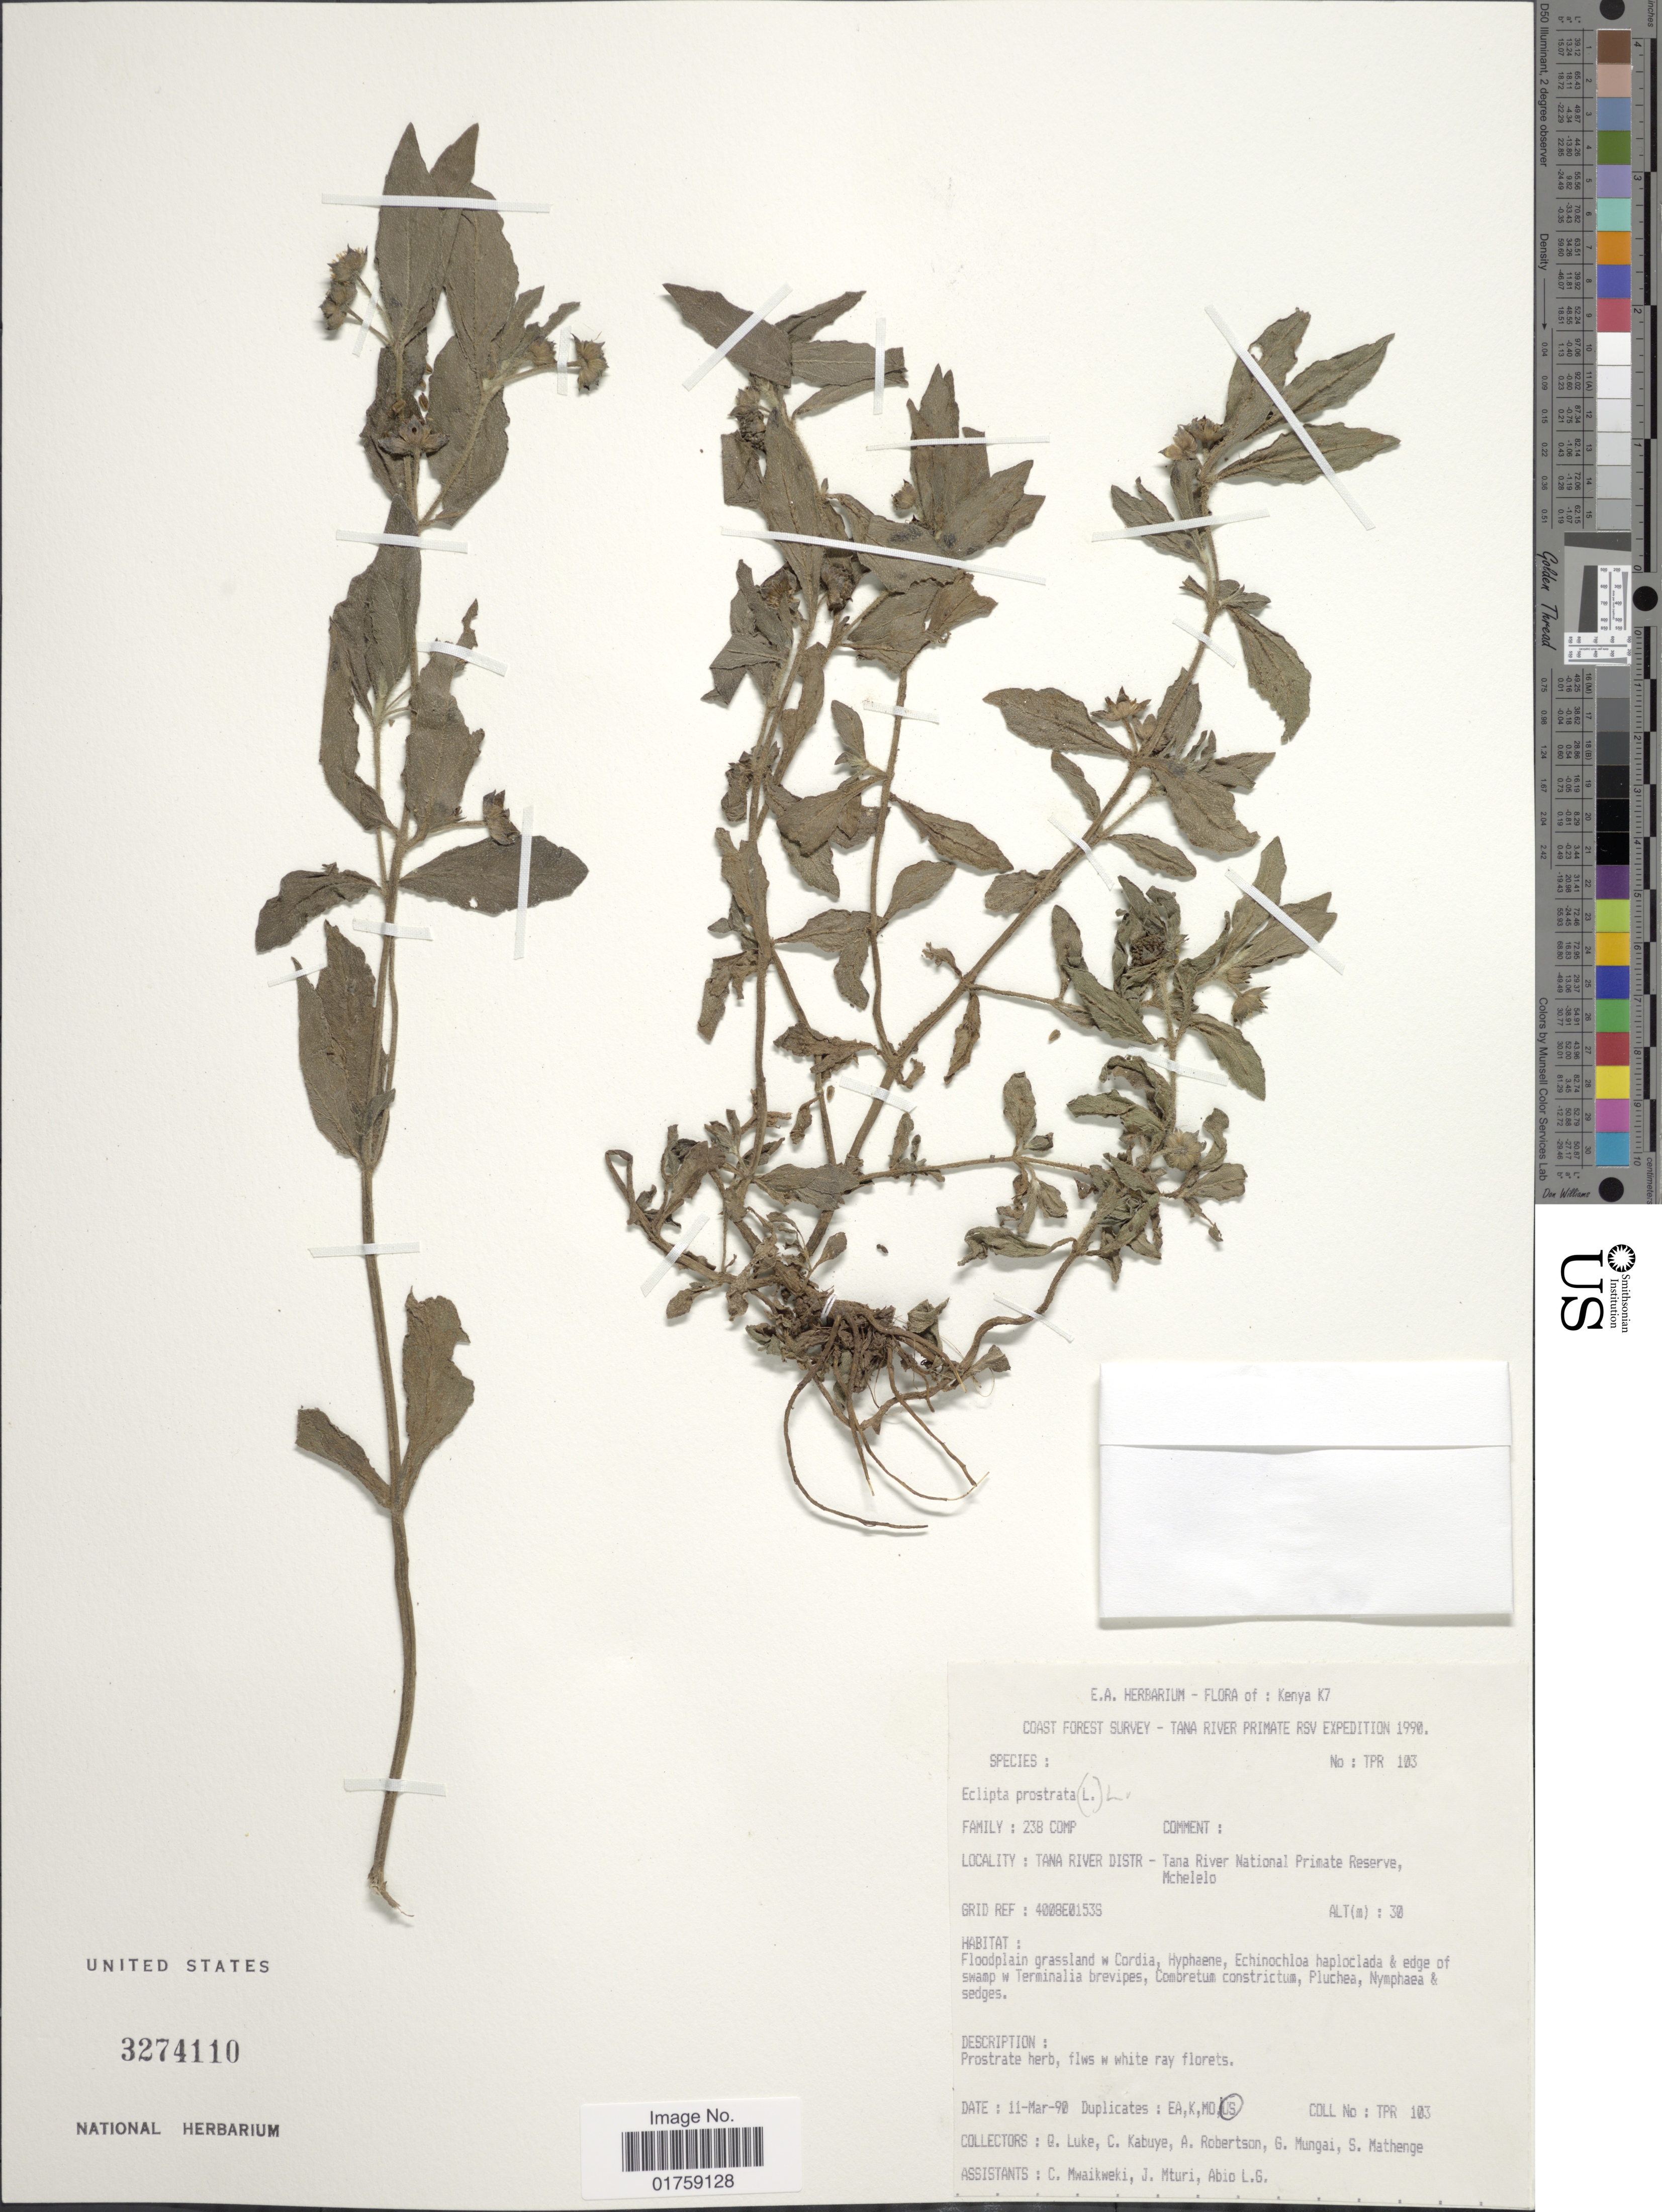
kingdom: Plantae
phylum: Tracheophyta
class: Magnoliopsida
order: Asterales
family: Asteraceae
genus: Eclipta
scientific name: Eclipta alba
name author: (L.) Hassk.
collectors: G. Luke, C. Kabuye, A. Robertson, G. Mungai & S. Mathenge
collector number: TPR103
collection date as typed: Transcribed d/m/y: 11/3/90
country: Kenya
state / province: Tana River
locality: Tana River Distr - Tana River National Primate Reserve Mchelelo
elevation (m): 30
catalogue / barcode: US 3274110